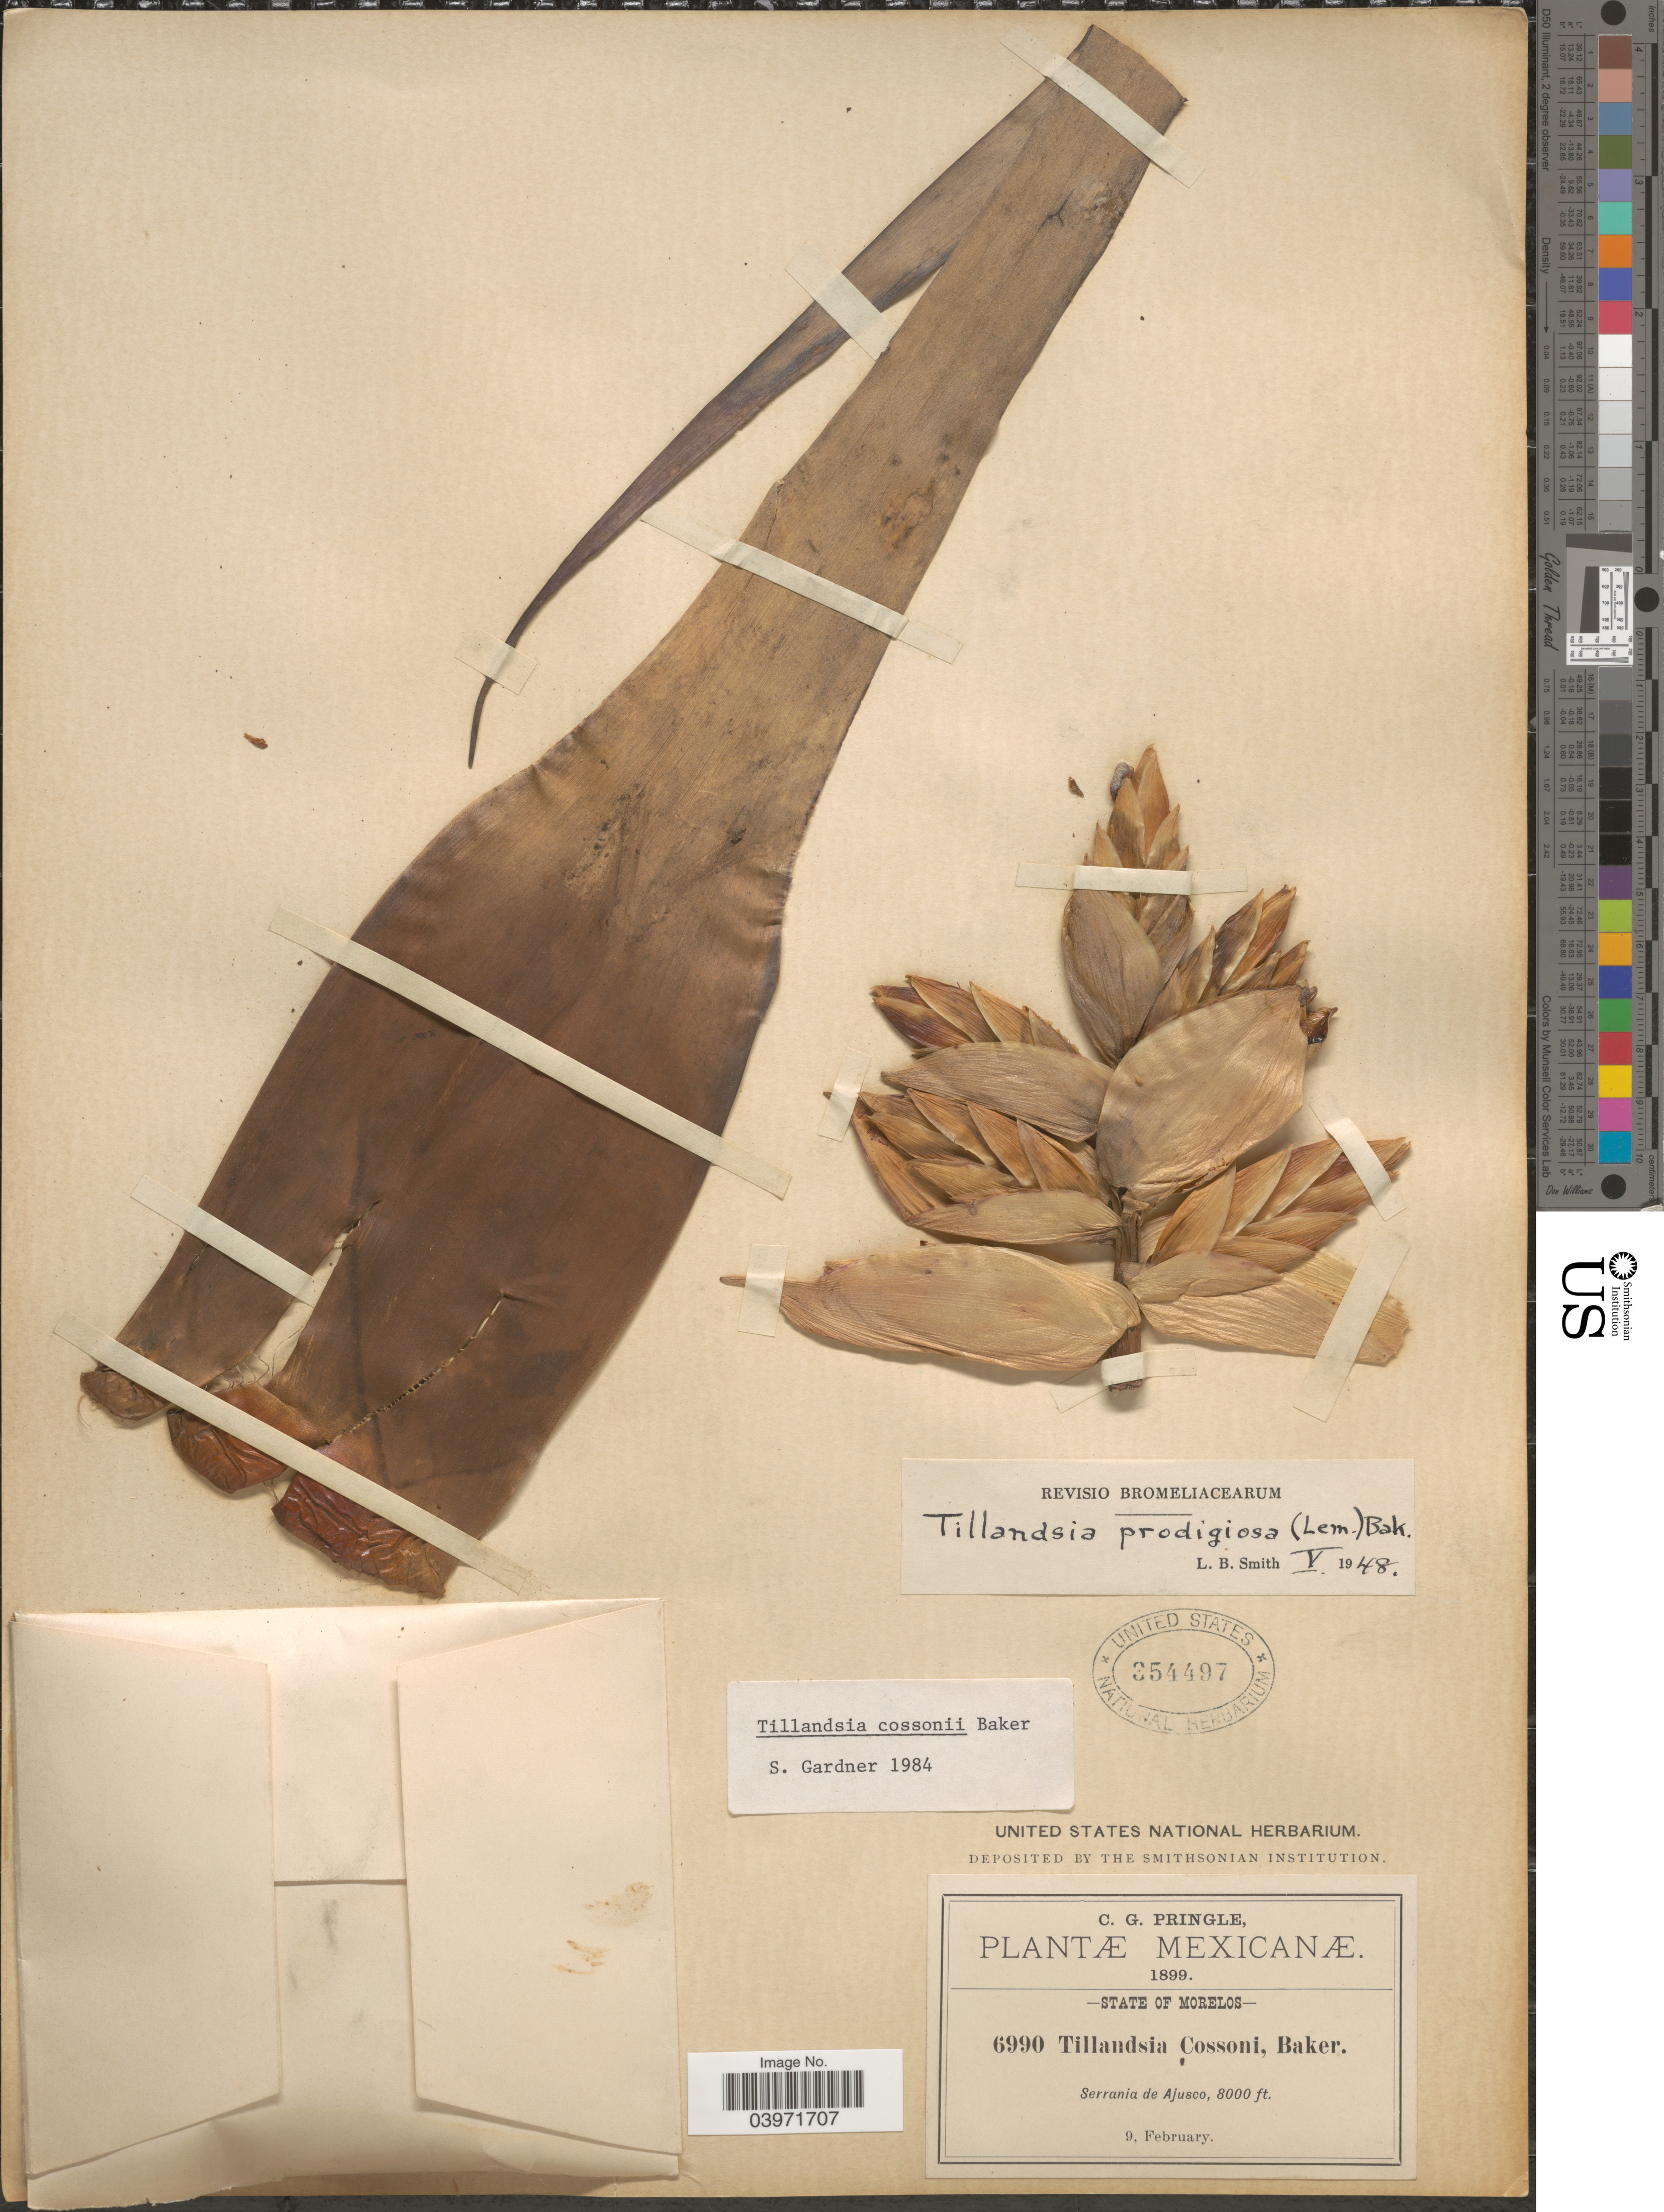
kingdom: Plantae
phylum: Tracheophyta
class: Liliopsida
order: Poales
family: Bromeliaceae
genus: Tillandsia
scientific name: Tillandsia prodigiosa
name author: (Lem.) Baker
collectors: C. G. Pringle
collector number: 6990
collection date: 1899-02-09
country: Mexico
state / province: Morelos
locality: Serrania de Ajusco.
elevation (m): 2438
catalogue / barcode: US 354497